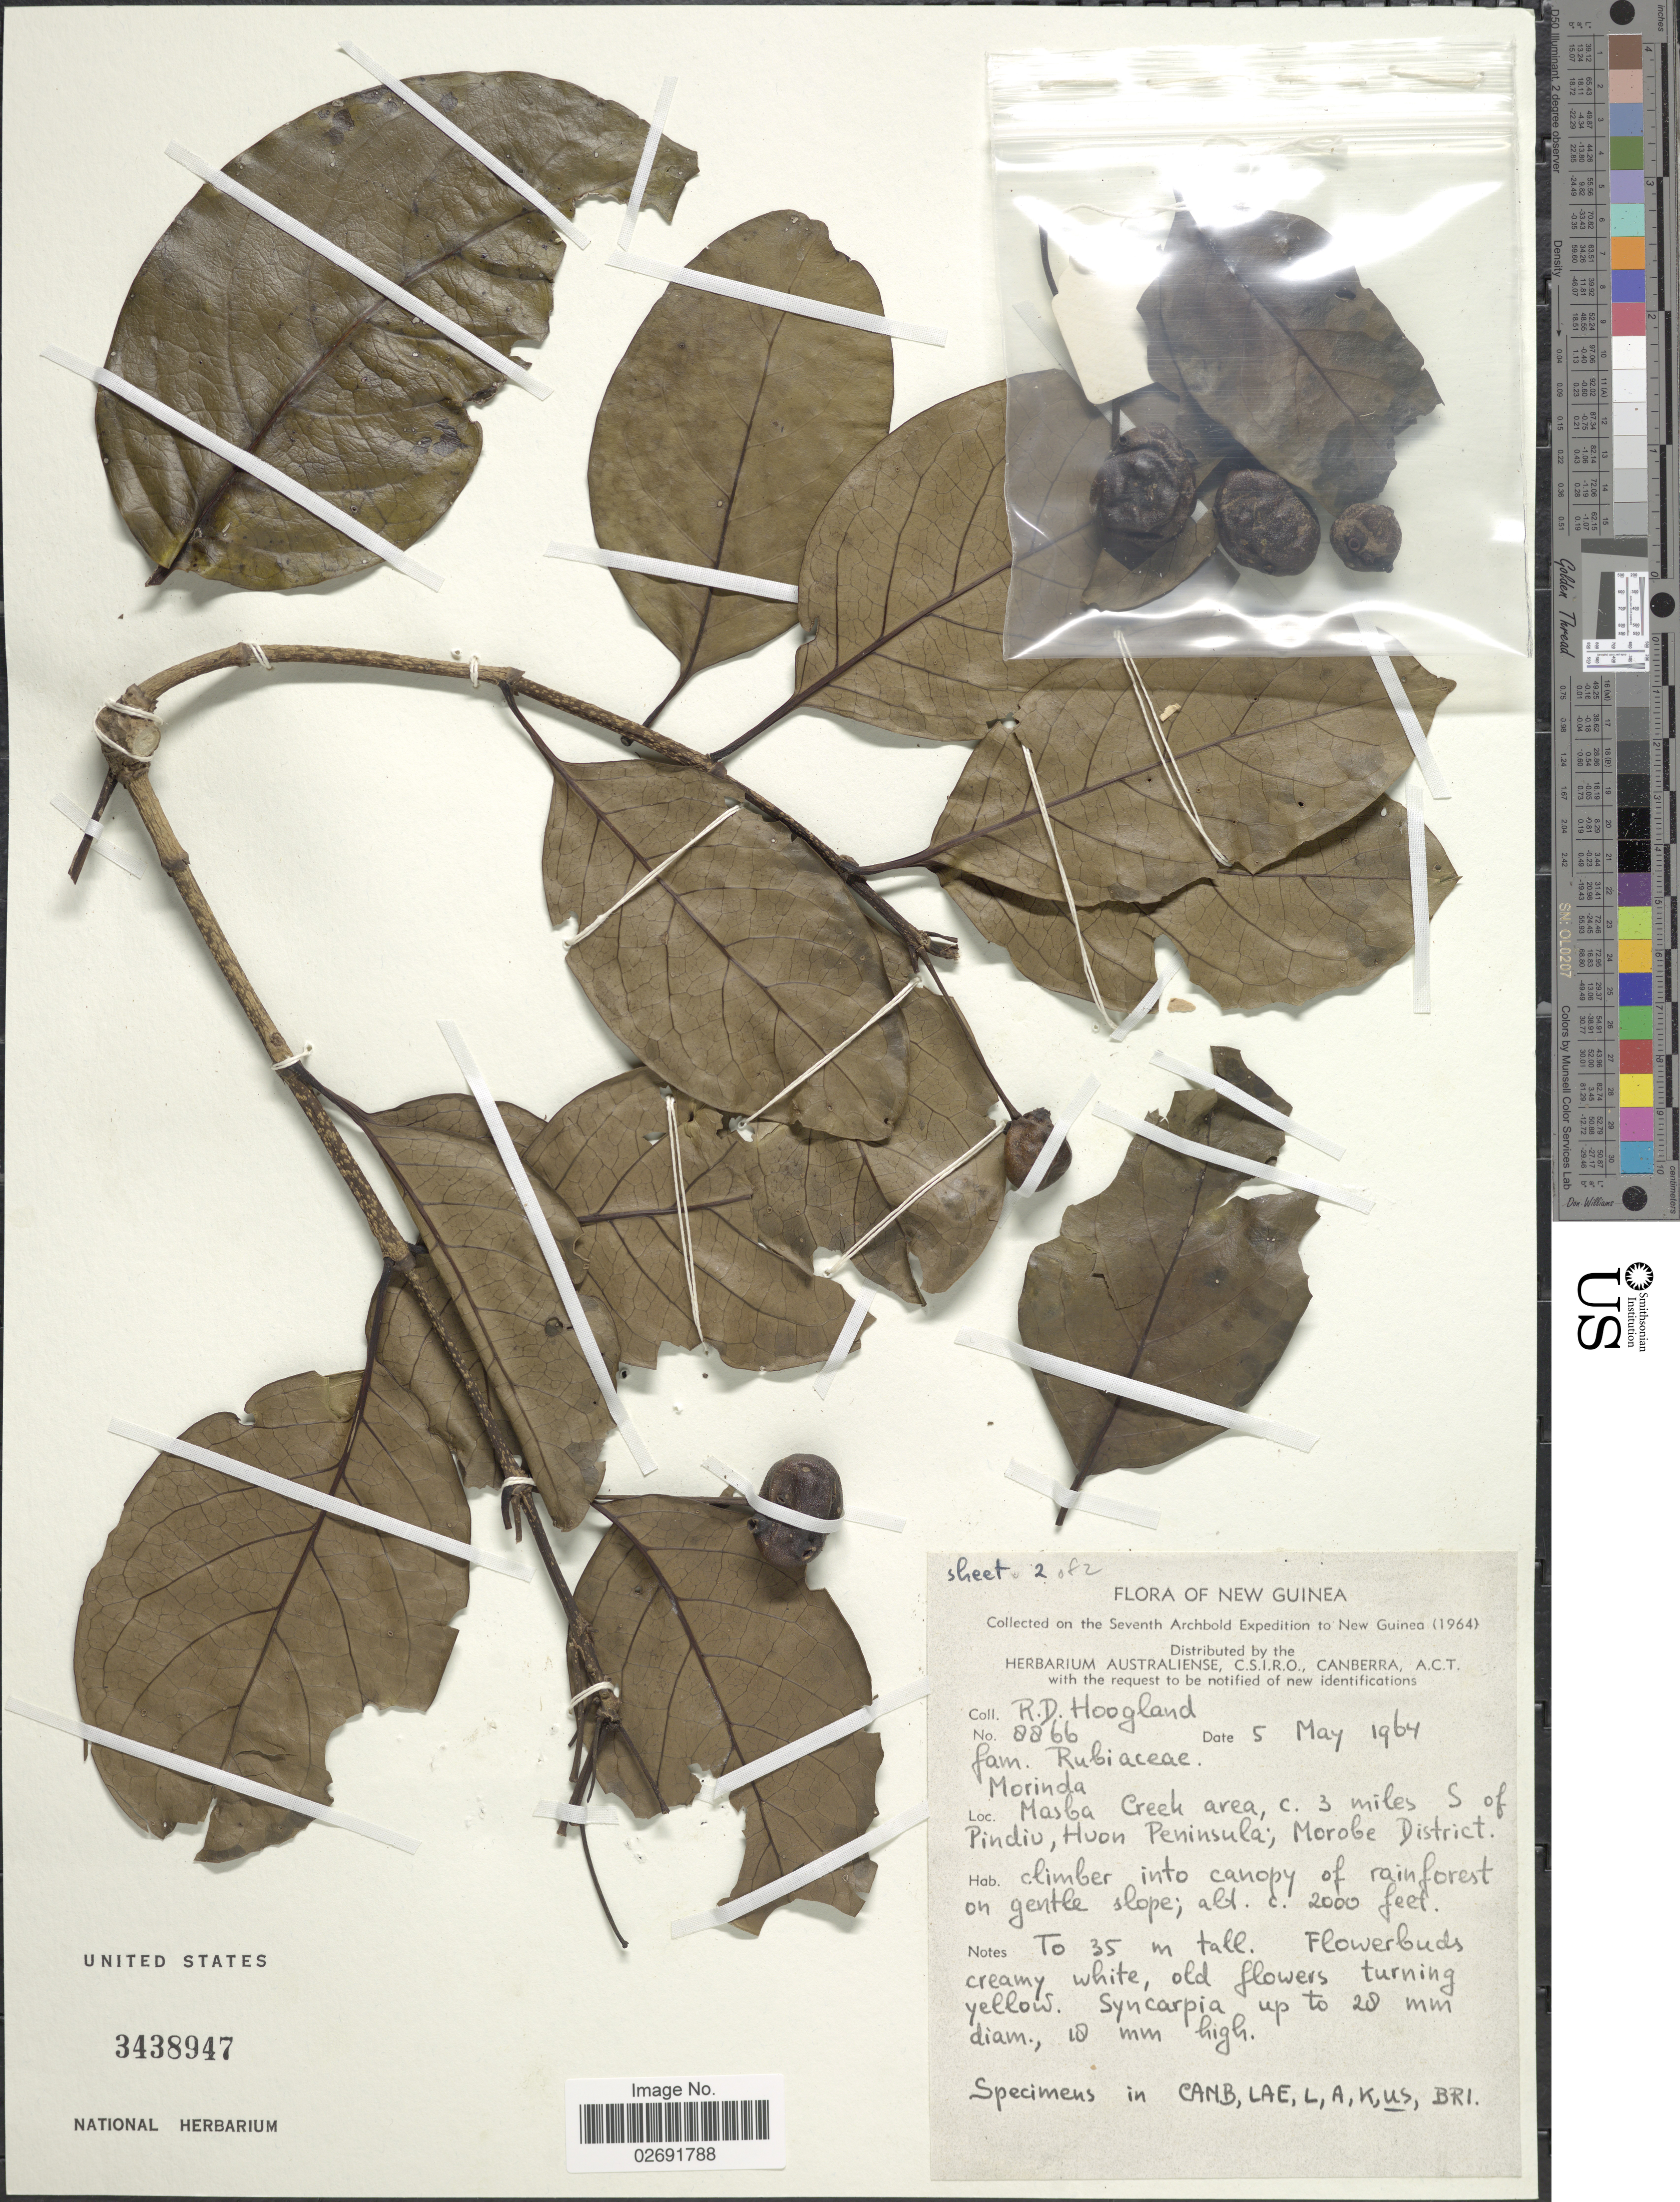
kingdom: Plantae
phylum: Tracheophyta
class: Magnoliopsida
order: Gentianales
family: Rubiaceae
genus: Gynochthodes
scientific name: Gynochthodes sp.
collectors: R. D. Hoogland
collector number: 8866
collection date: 1964-05-05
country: Papua New Guinea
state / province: Morobe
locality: New Guinea, Masba Creek area, c. 3 miles S of Pindiu, Huon Peninsula; Morobe District, climber into canopy of rainforest on gentle slope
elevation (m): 610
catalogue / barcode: US 3438947